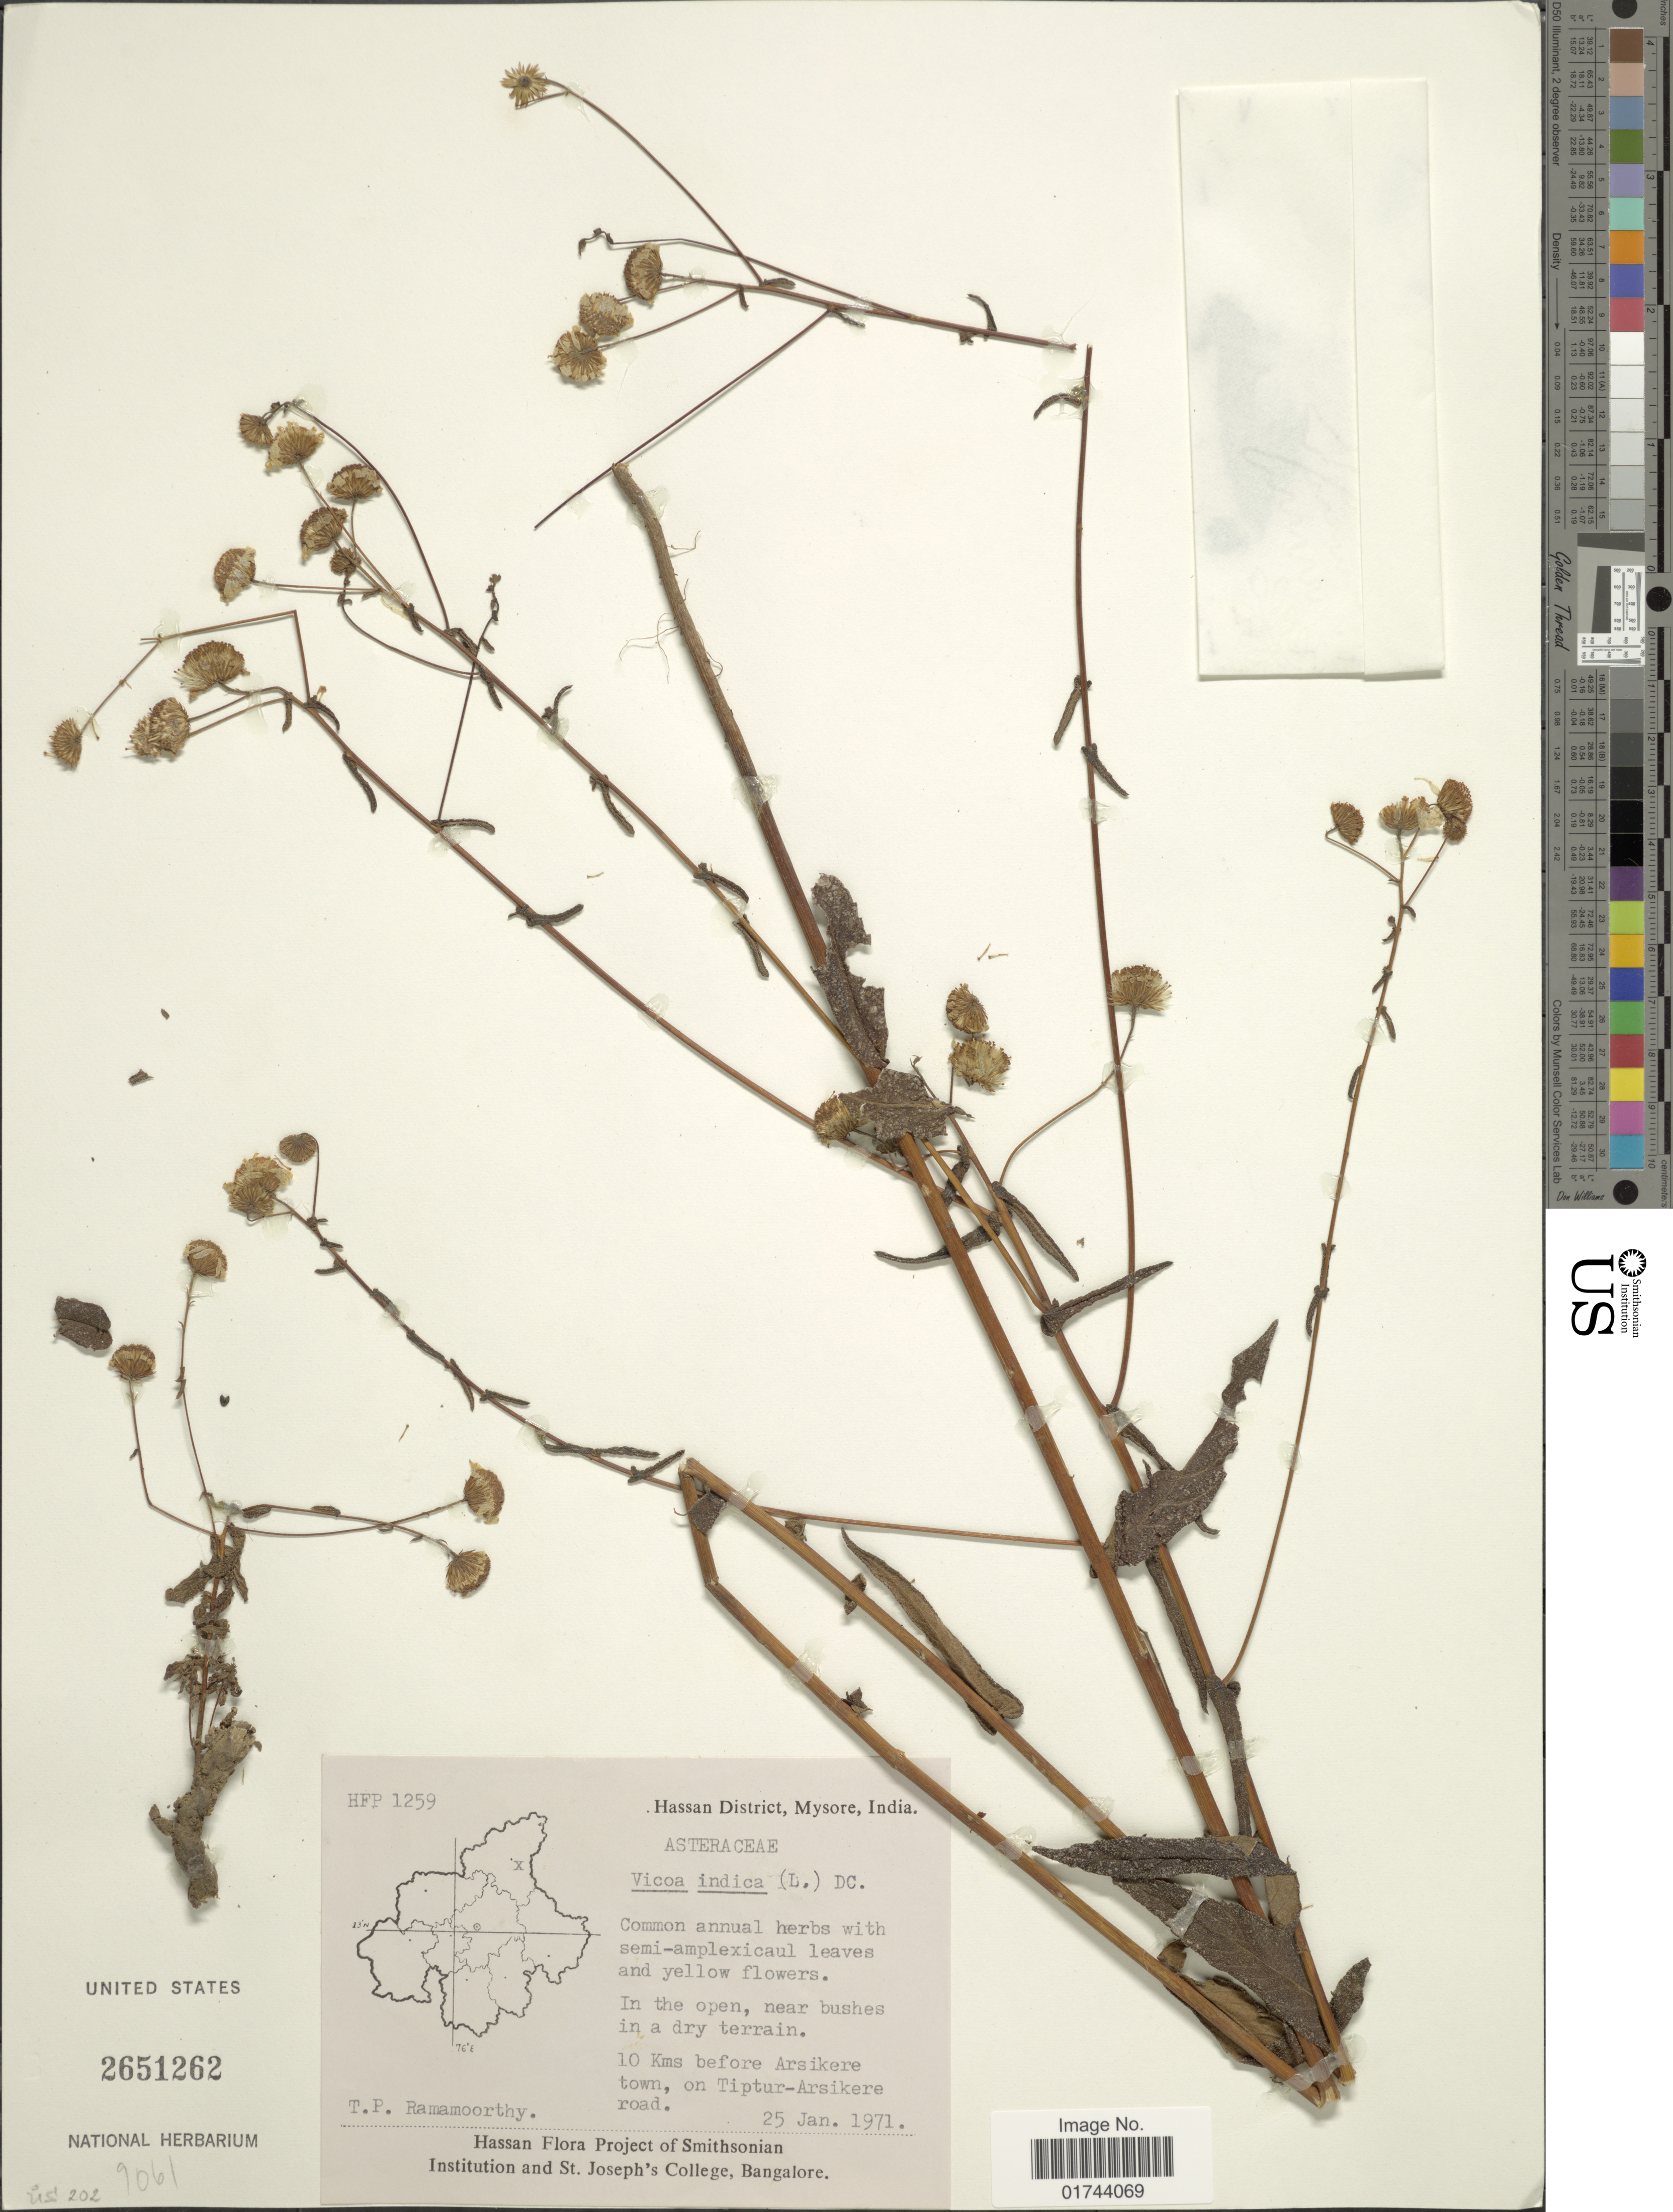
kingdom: Plantae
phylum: Tracheophyta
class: Magnoliopsida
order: Asterales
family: Asteraceae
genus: Inula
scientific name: Inula indica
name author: L.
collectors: T. P. Ramamoorthy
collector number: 1259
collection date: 1971-01-25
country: India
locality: Hassan District, Mysore, 10 Kms before Arsikere town, on Tiptur-Arsikere road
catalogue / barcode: US 2651262